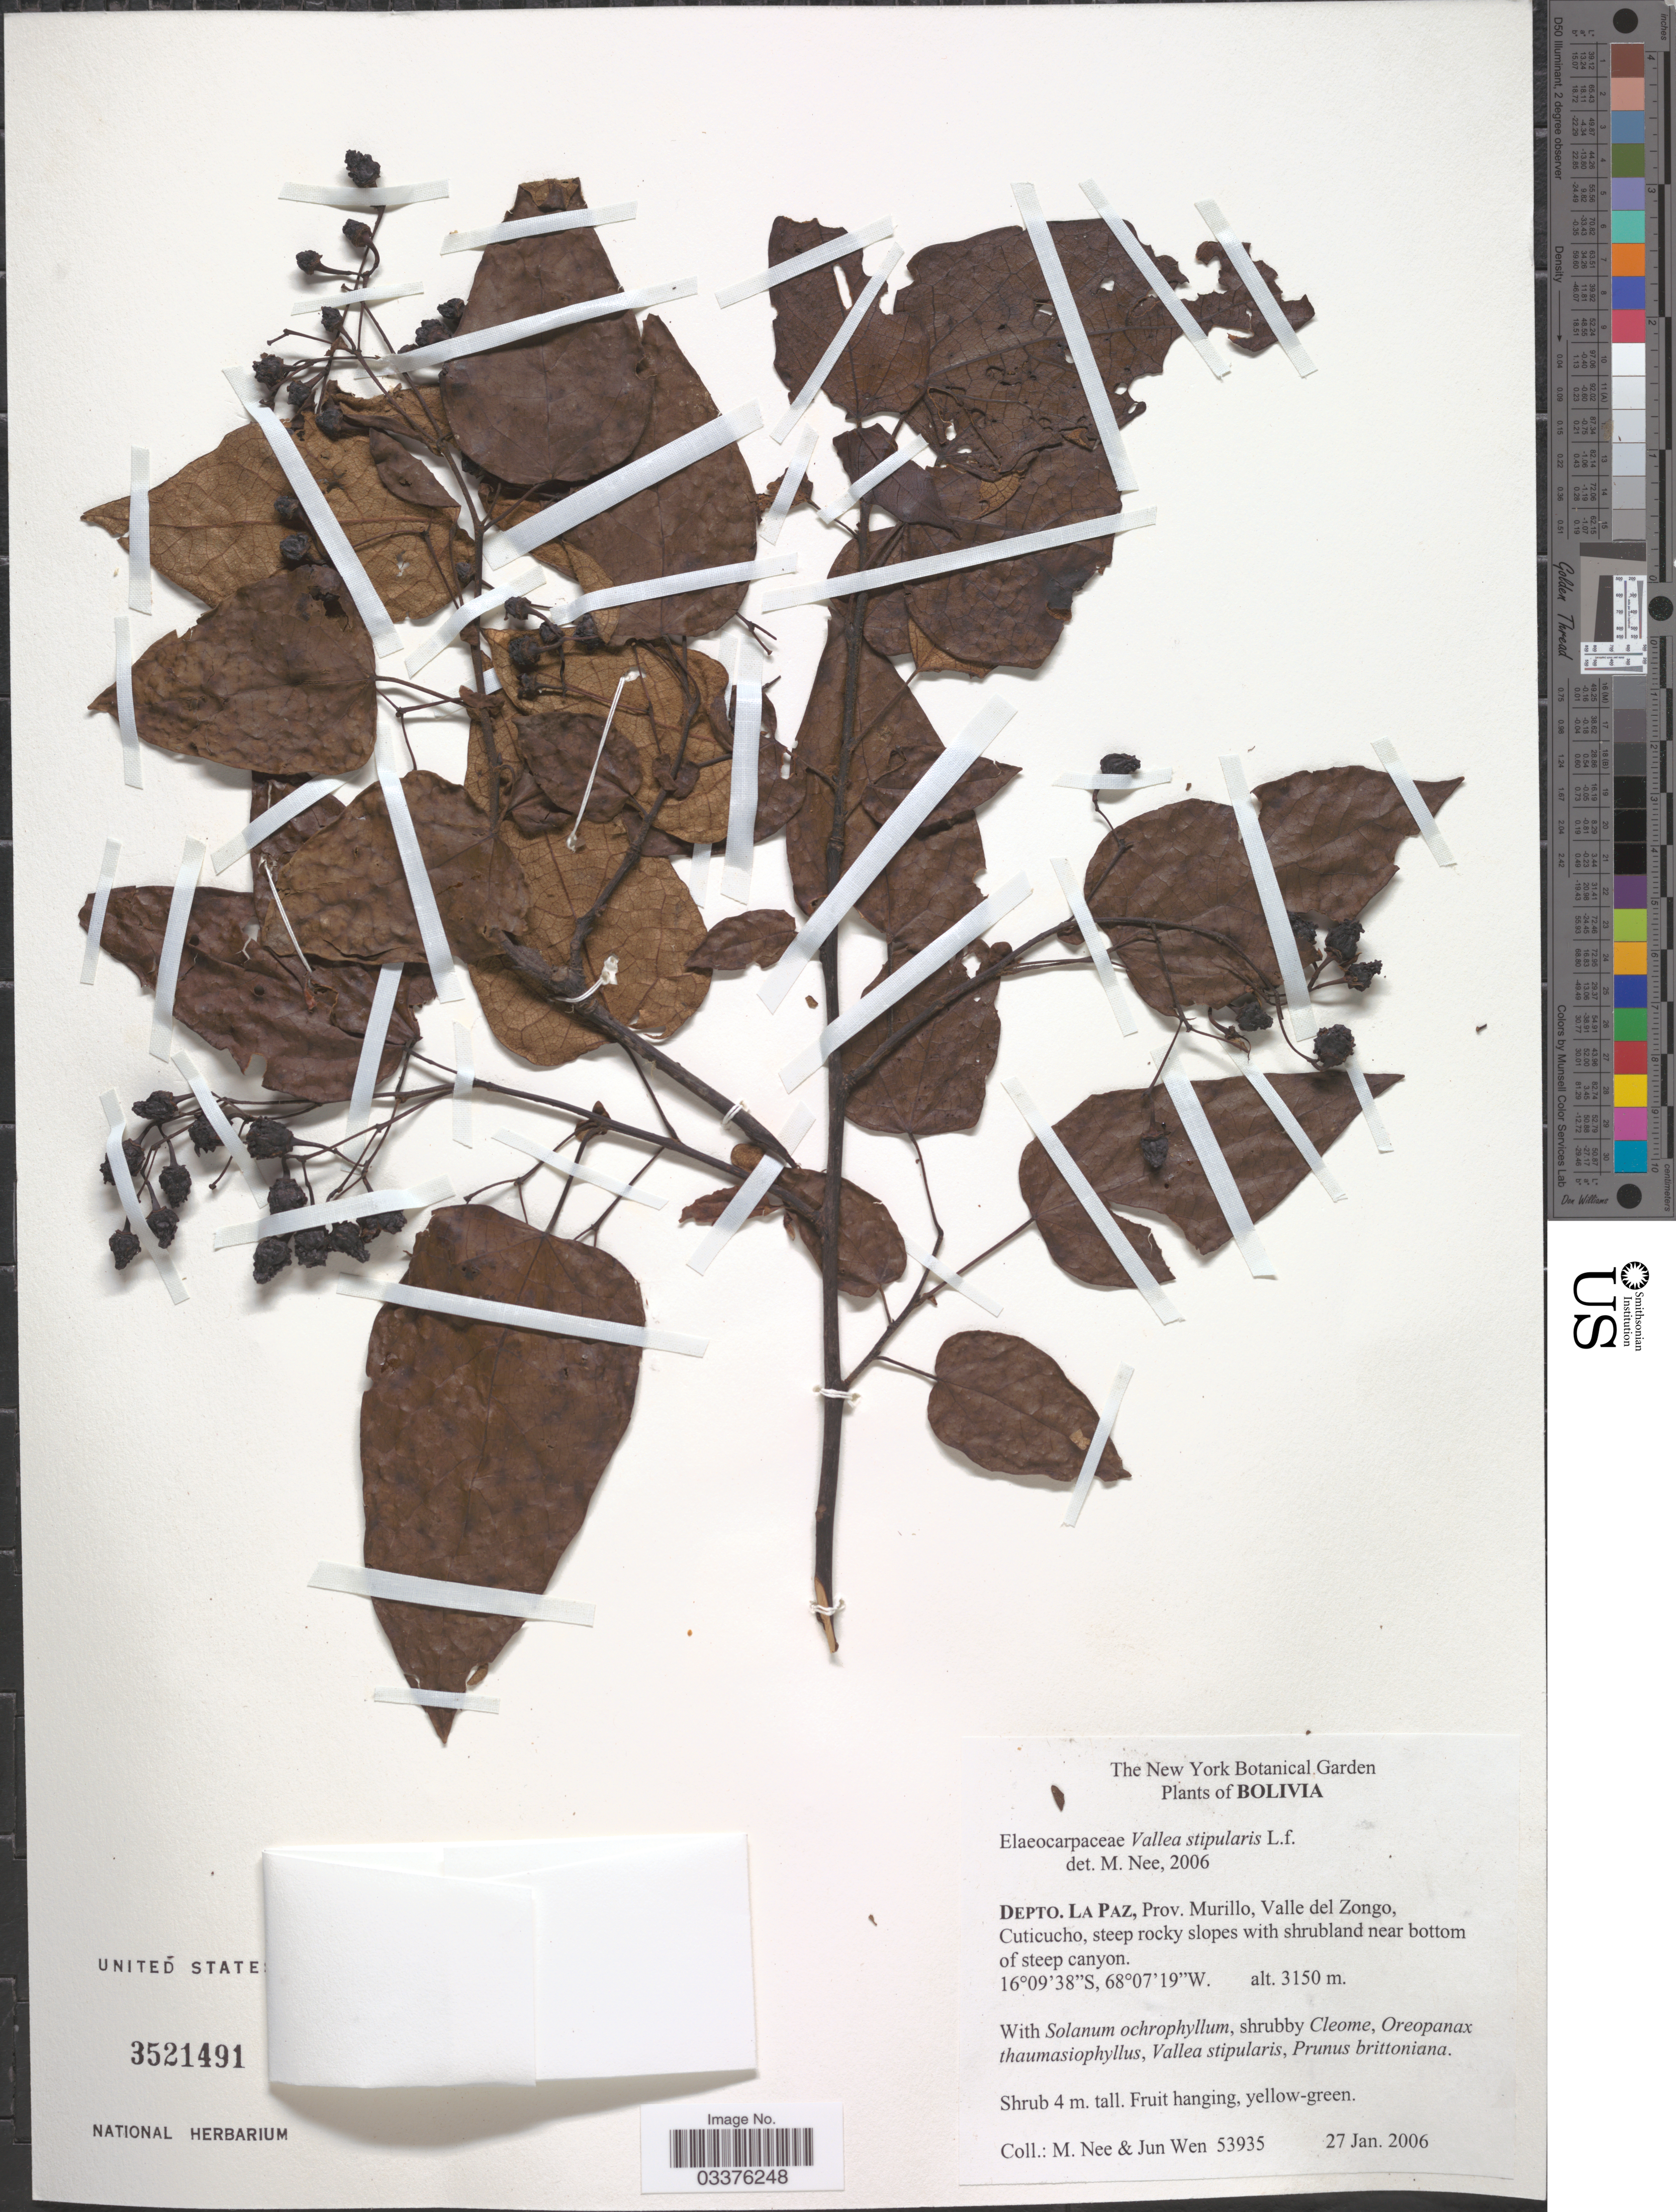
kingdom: Plantae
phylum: Tracheophyta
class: Magnoliopsida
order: Oxalidales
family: Elaeocarpaceae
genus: Vallea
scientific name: Vallea stipularis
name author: L. f.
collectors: M. Nee & J. Wen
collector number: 53935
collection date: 2006-01-27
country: Bolivia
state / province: La Paz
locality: Depto. La Paz, Prov. Murillo, Valle del Zongo, Cuticucho.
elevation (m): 3150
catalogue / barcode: US 3521491